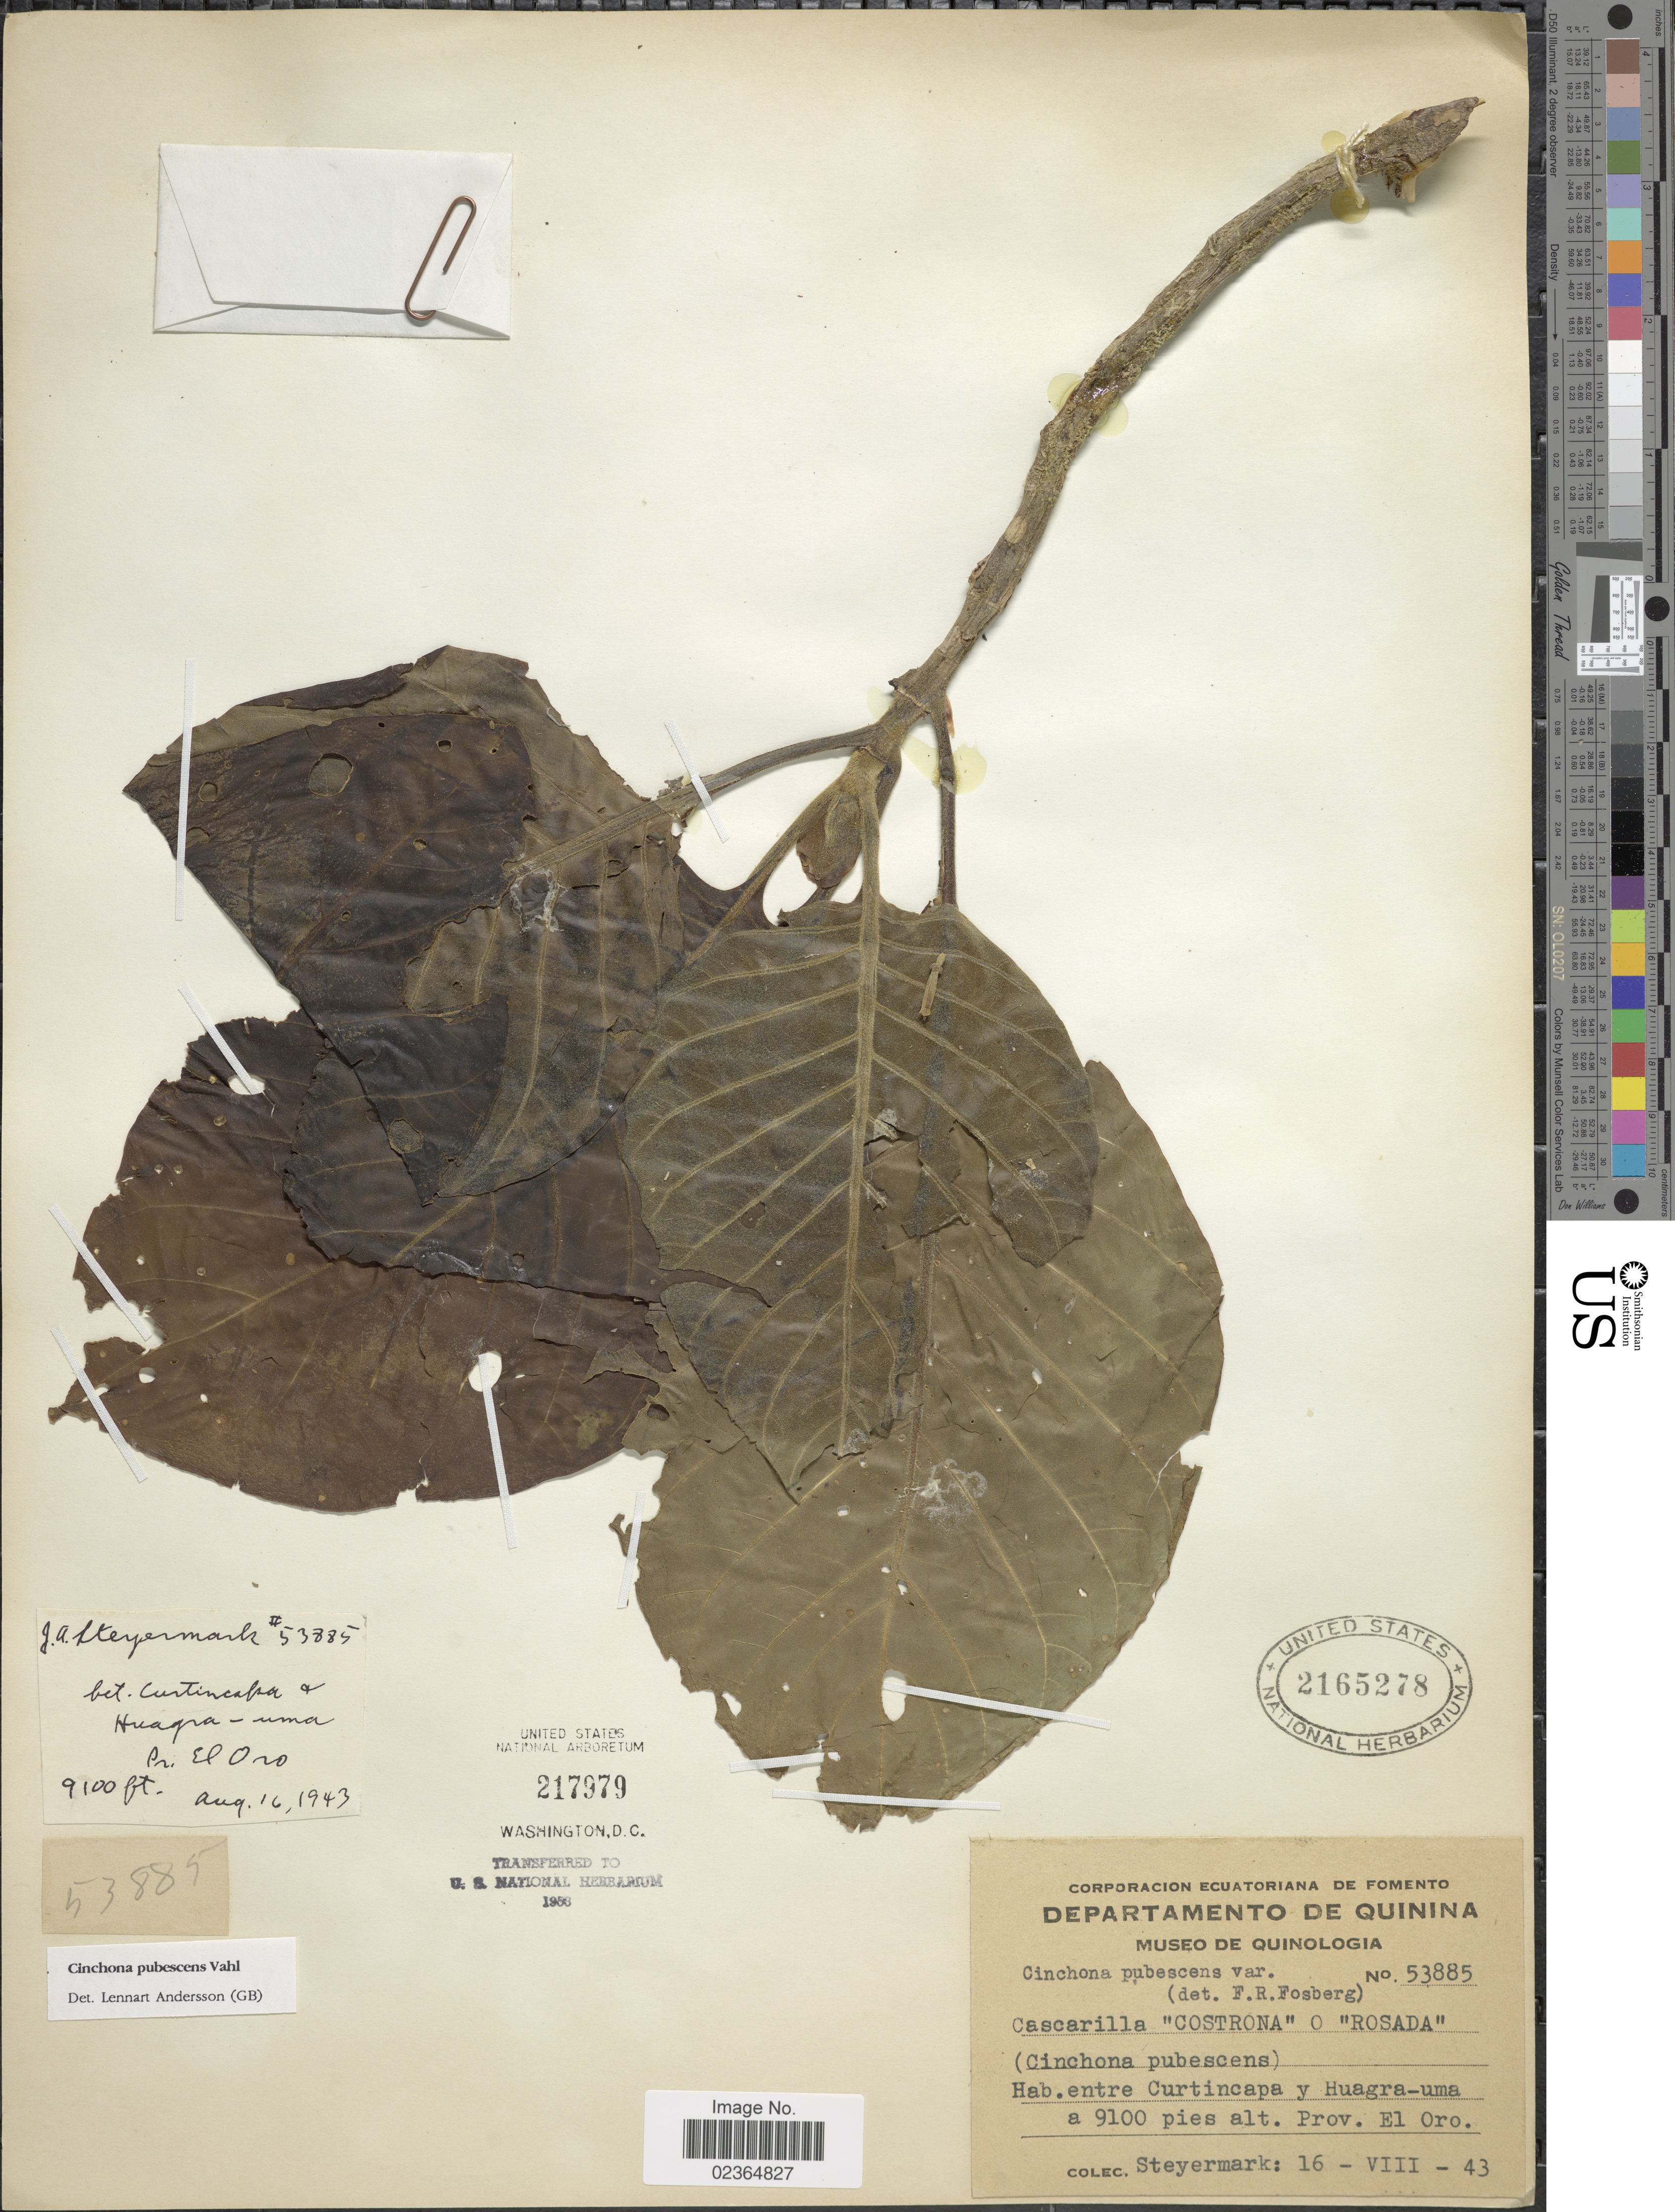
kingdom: Plantae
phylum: Tracheophyta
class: Magnoliopsida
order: Gentianales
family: Rubiaceae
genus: Cinchona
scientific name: Cinchona pubescens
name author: Vahl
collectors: J. Steyermark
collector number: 53885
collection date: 1943-08-16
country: Ecuador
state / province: El Oro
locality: Entre Curtincapa y Huagra-uma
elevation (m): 2774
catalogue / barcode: US 2165278